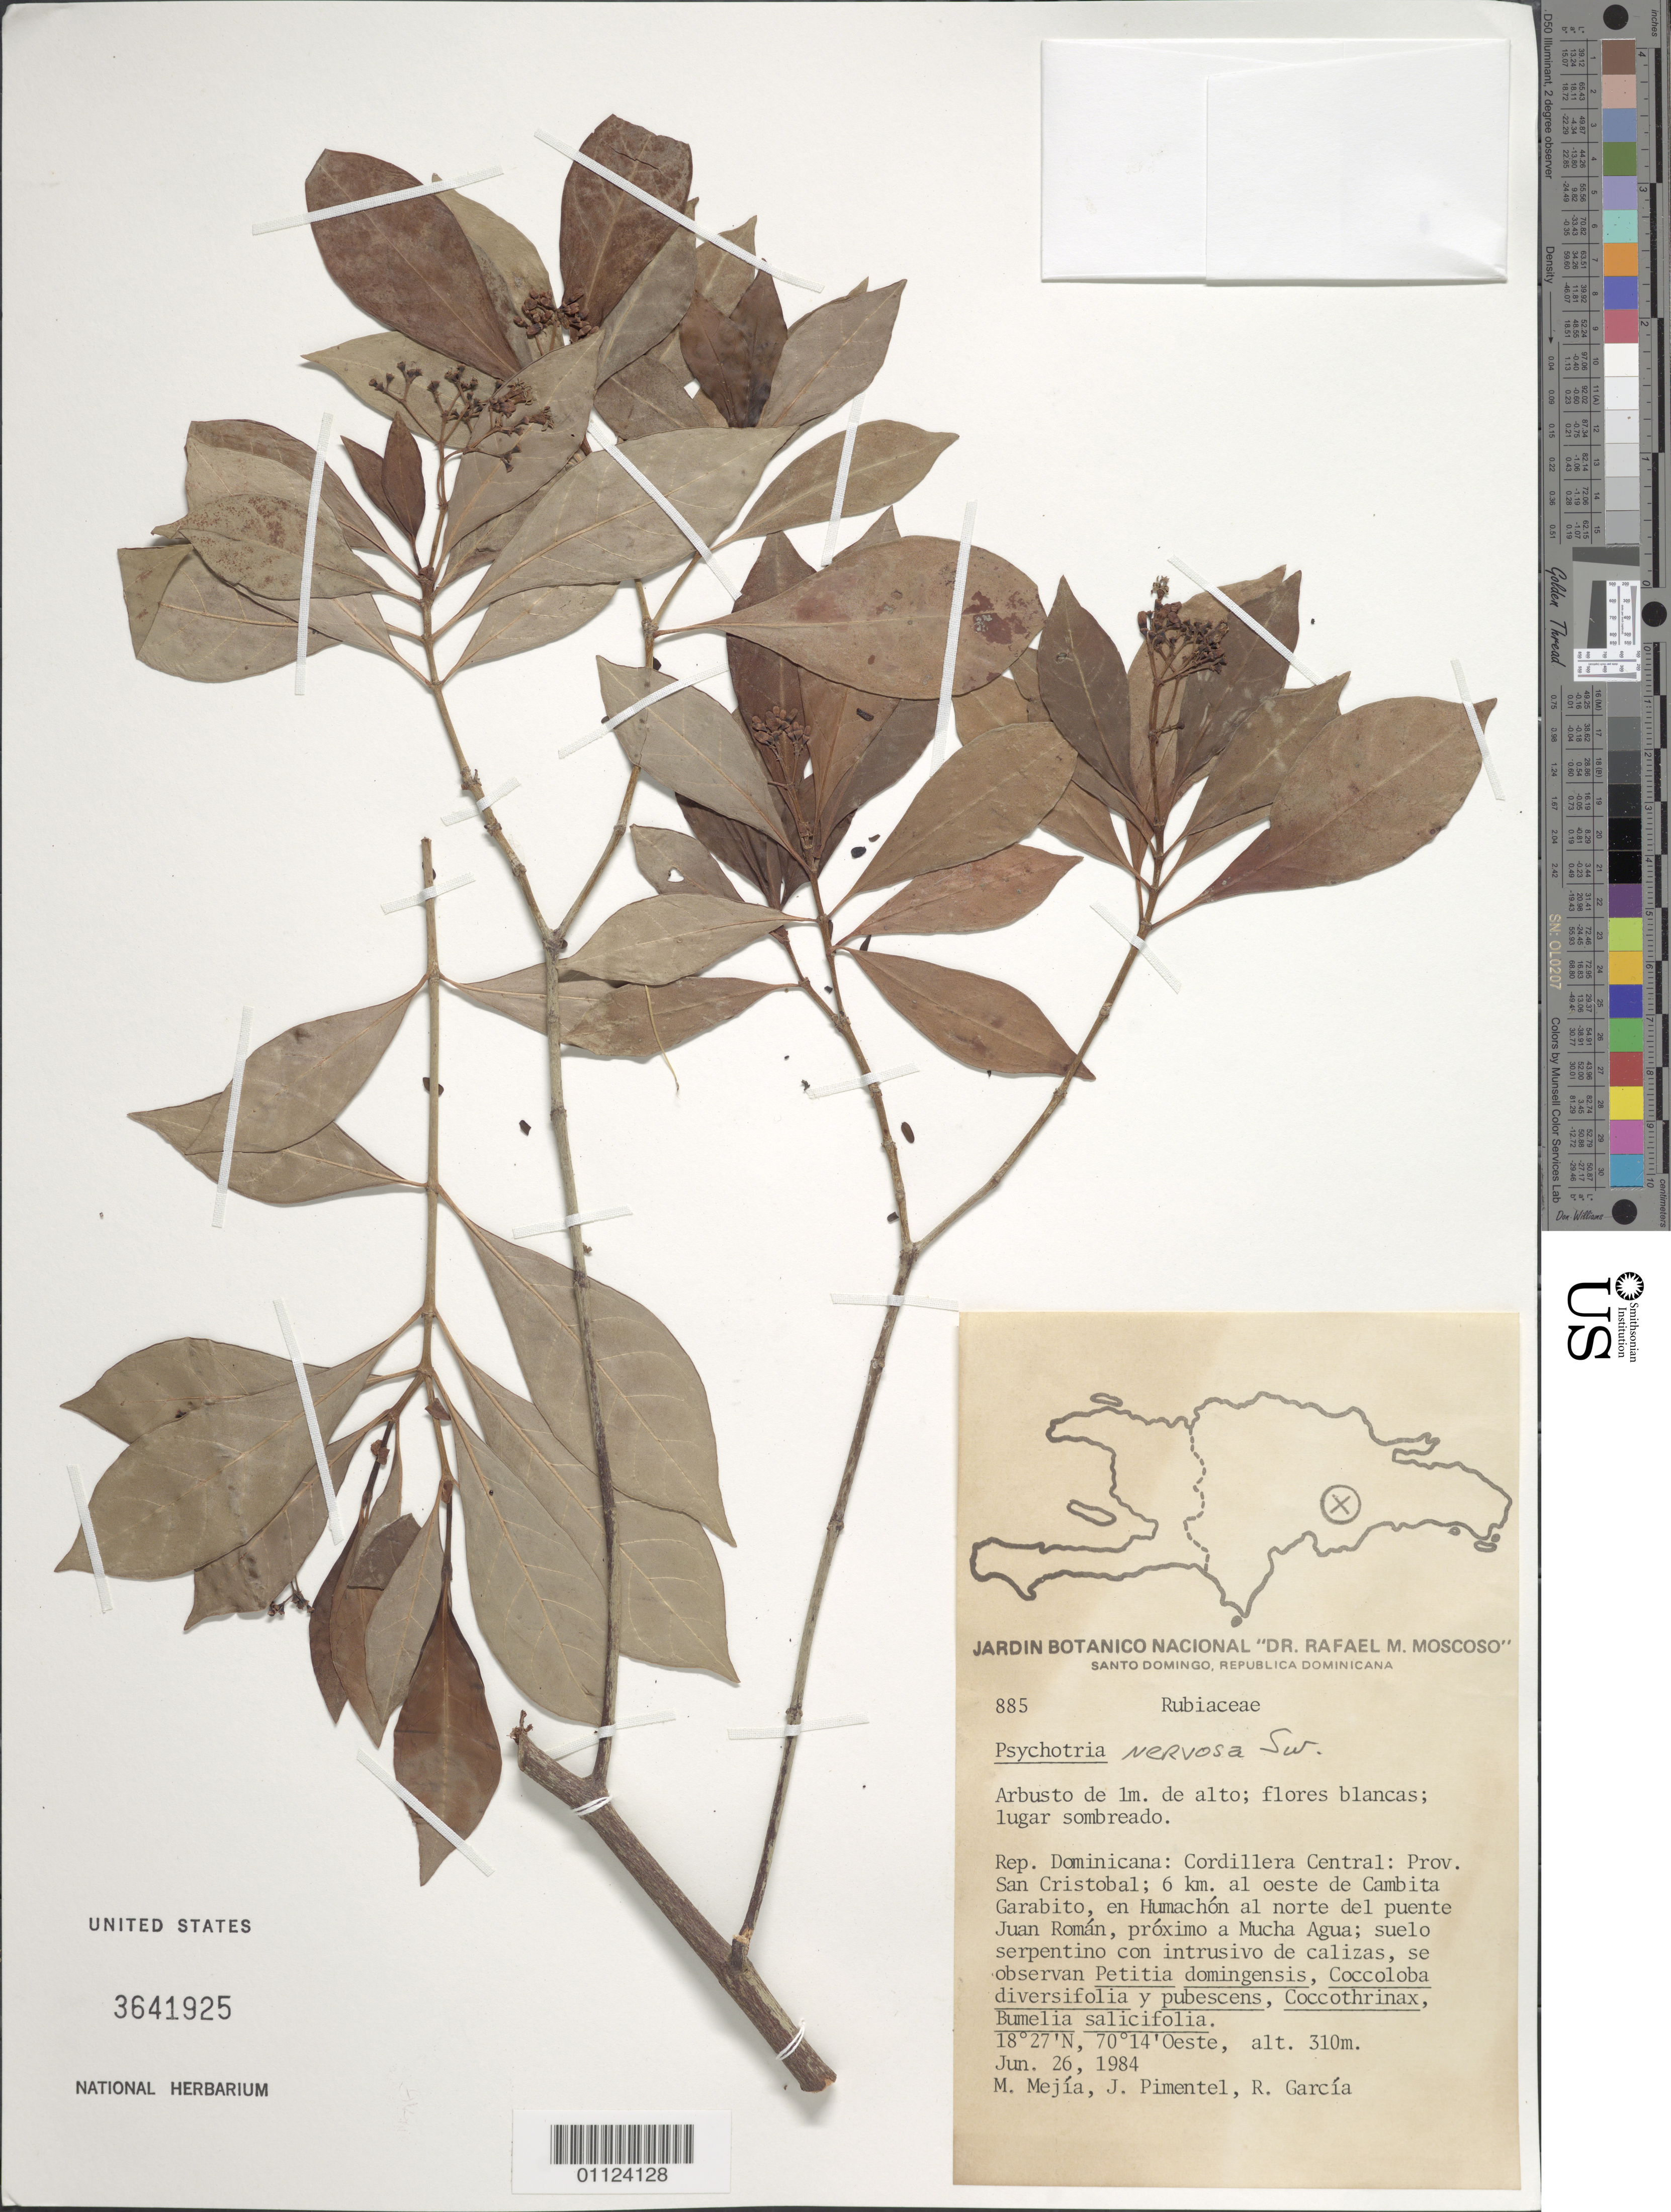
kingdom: Plantae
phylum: Tracheophyta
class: Magnoliopsida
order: Gentianales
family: Rubiaceae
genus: Psychotria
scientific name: Psychotria nervosa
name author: Sw.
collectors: M. Mejia, J. Pimentel & R. García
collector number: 885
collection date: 1984-06-26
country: Dominican Republic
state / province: San Cristóbal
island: Hispaniola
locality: Cordillera Central, 6 km al Oeste de Cambita Garabito en Humachón al norte del puente Juan Román, próximo a Mucha Agua.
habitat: Suelo serpentino con intrusivo de calizas, se observan Petitia domingensis, Coccoloba diversifolia y pubescens, Coccothrinax, Bumelia scalicifolia.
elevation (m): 310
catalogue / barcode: US 3641925